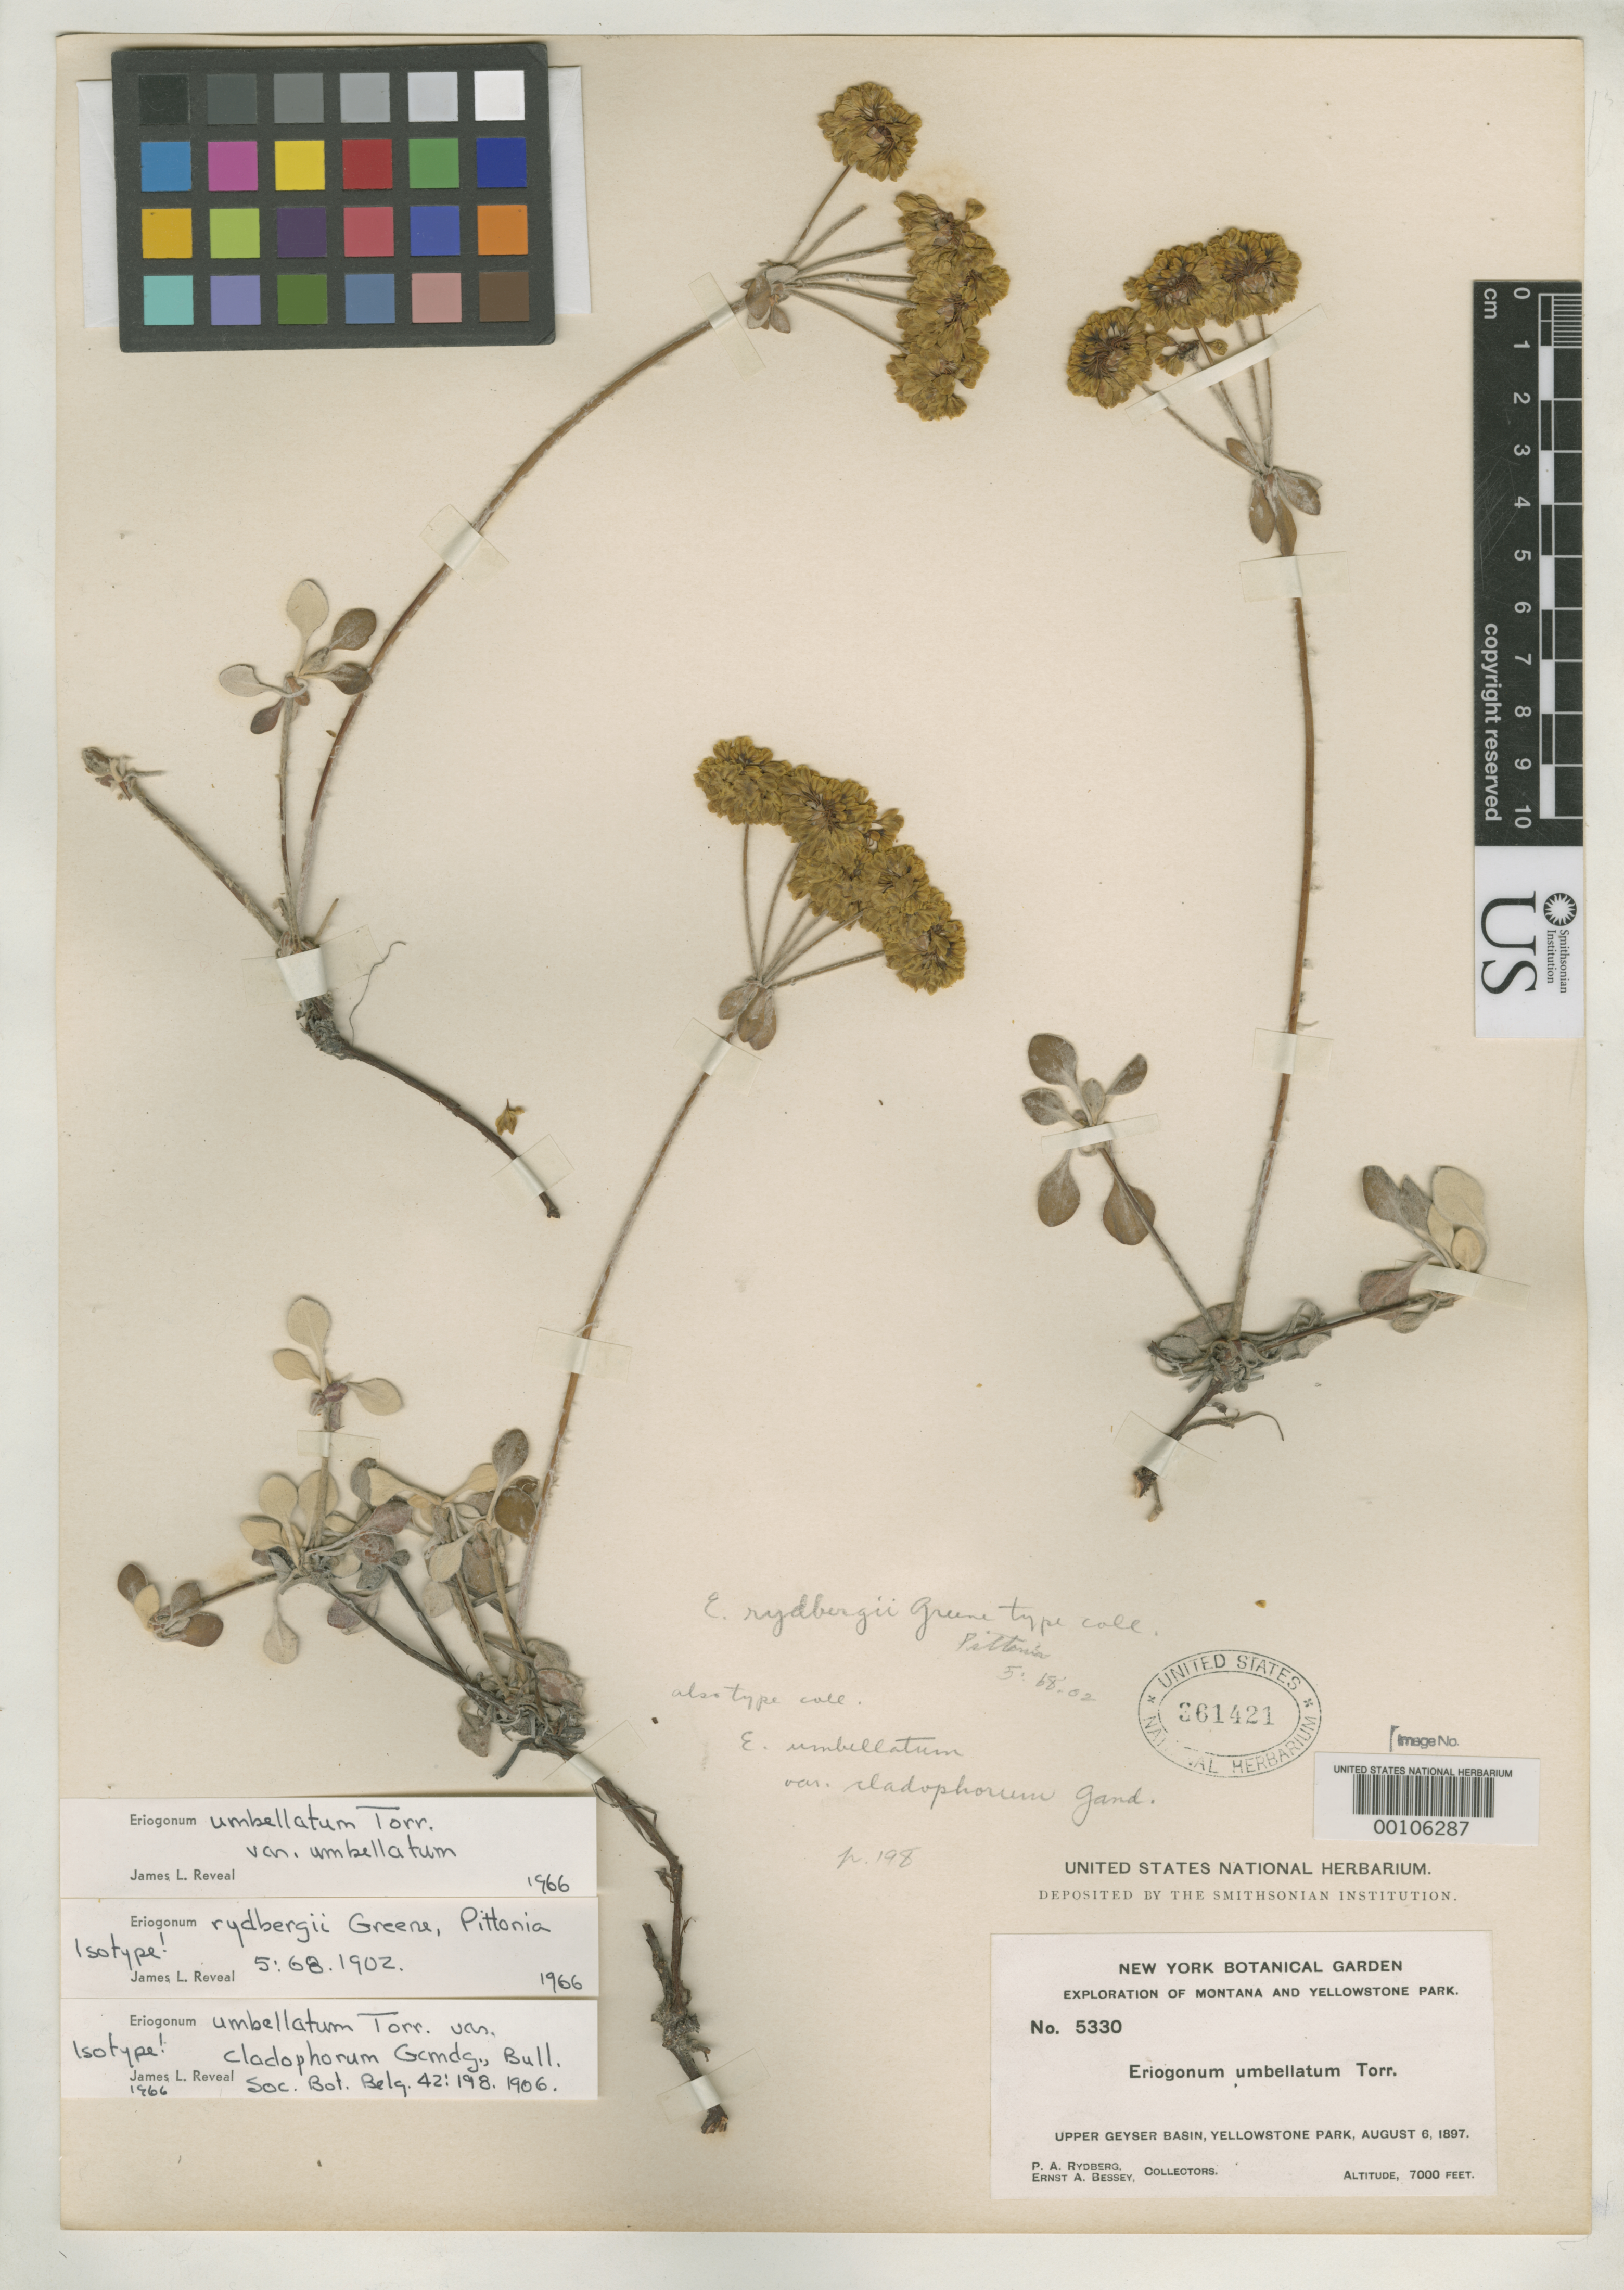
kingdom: Plantae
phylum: Tracheophyta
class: Magnoliopsida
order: Caryophyllales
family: Polygonaceae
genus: Eriogonum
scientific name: Eriogonum rydbergii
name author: Greene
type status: Isotype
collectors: P. A. Rydberg & E. Bessey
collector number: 5330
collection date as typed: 06 Aug 1897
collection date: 1897-08-06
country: United States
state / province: Wyoming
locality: Yellowstone National Park, upper geyser basin.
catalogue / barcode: US 361421